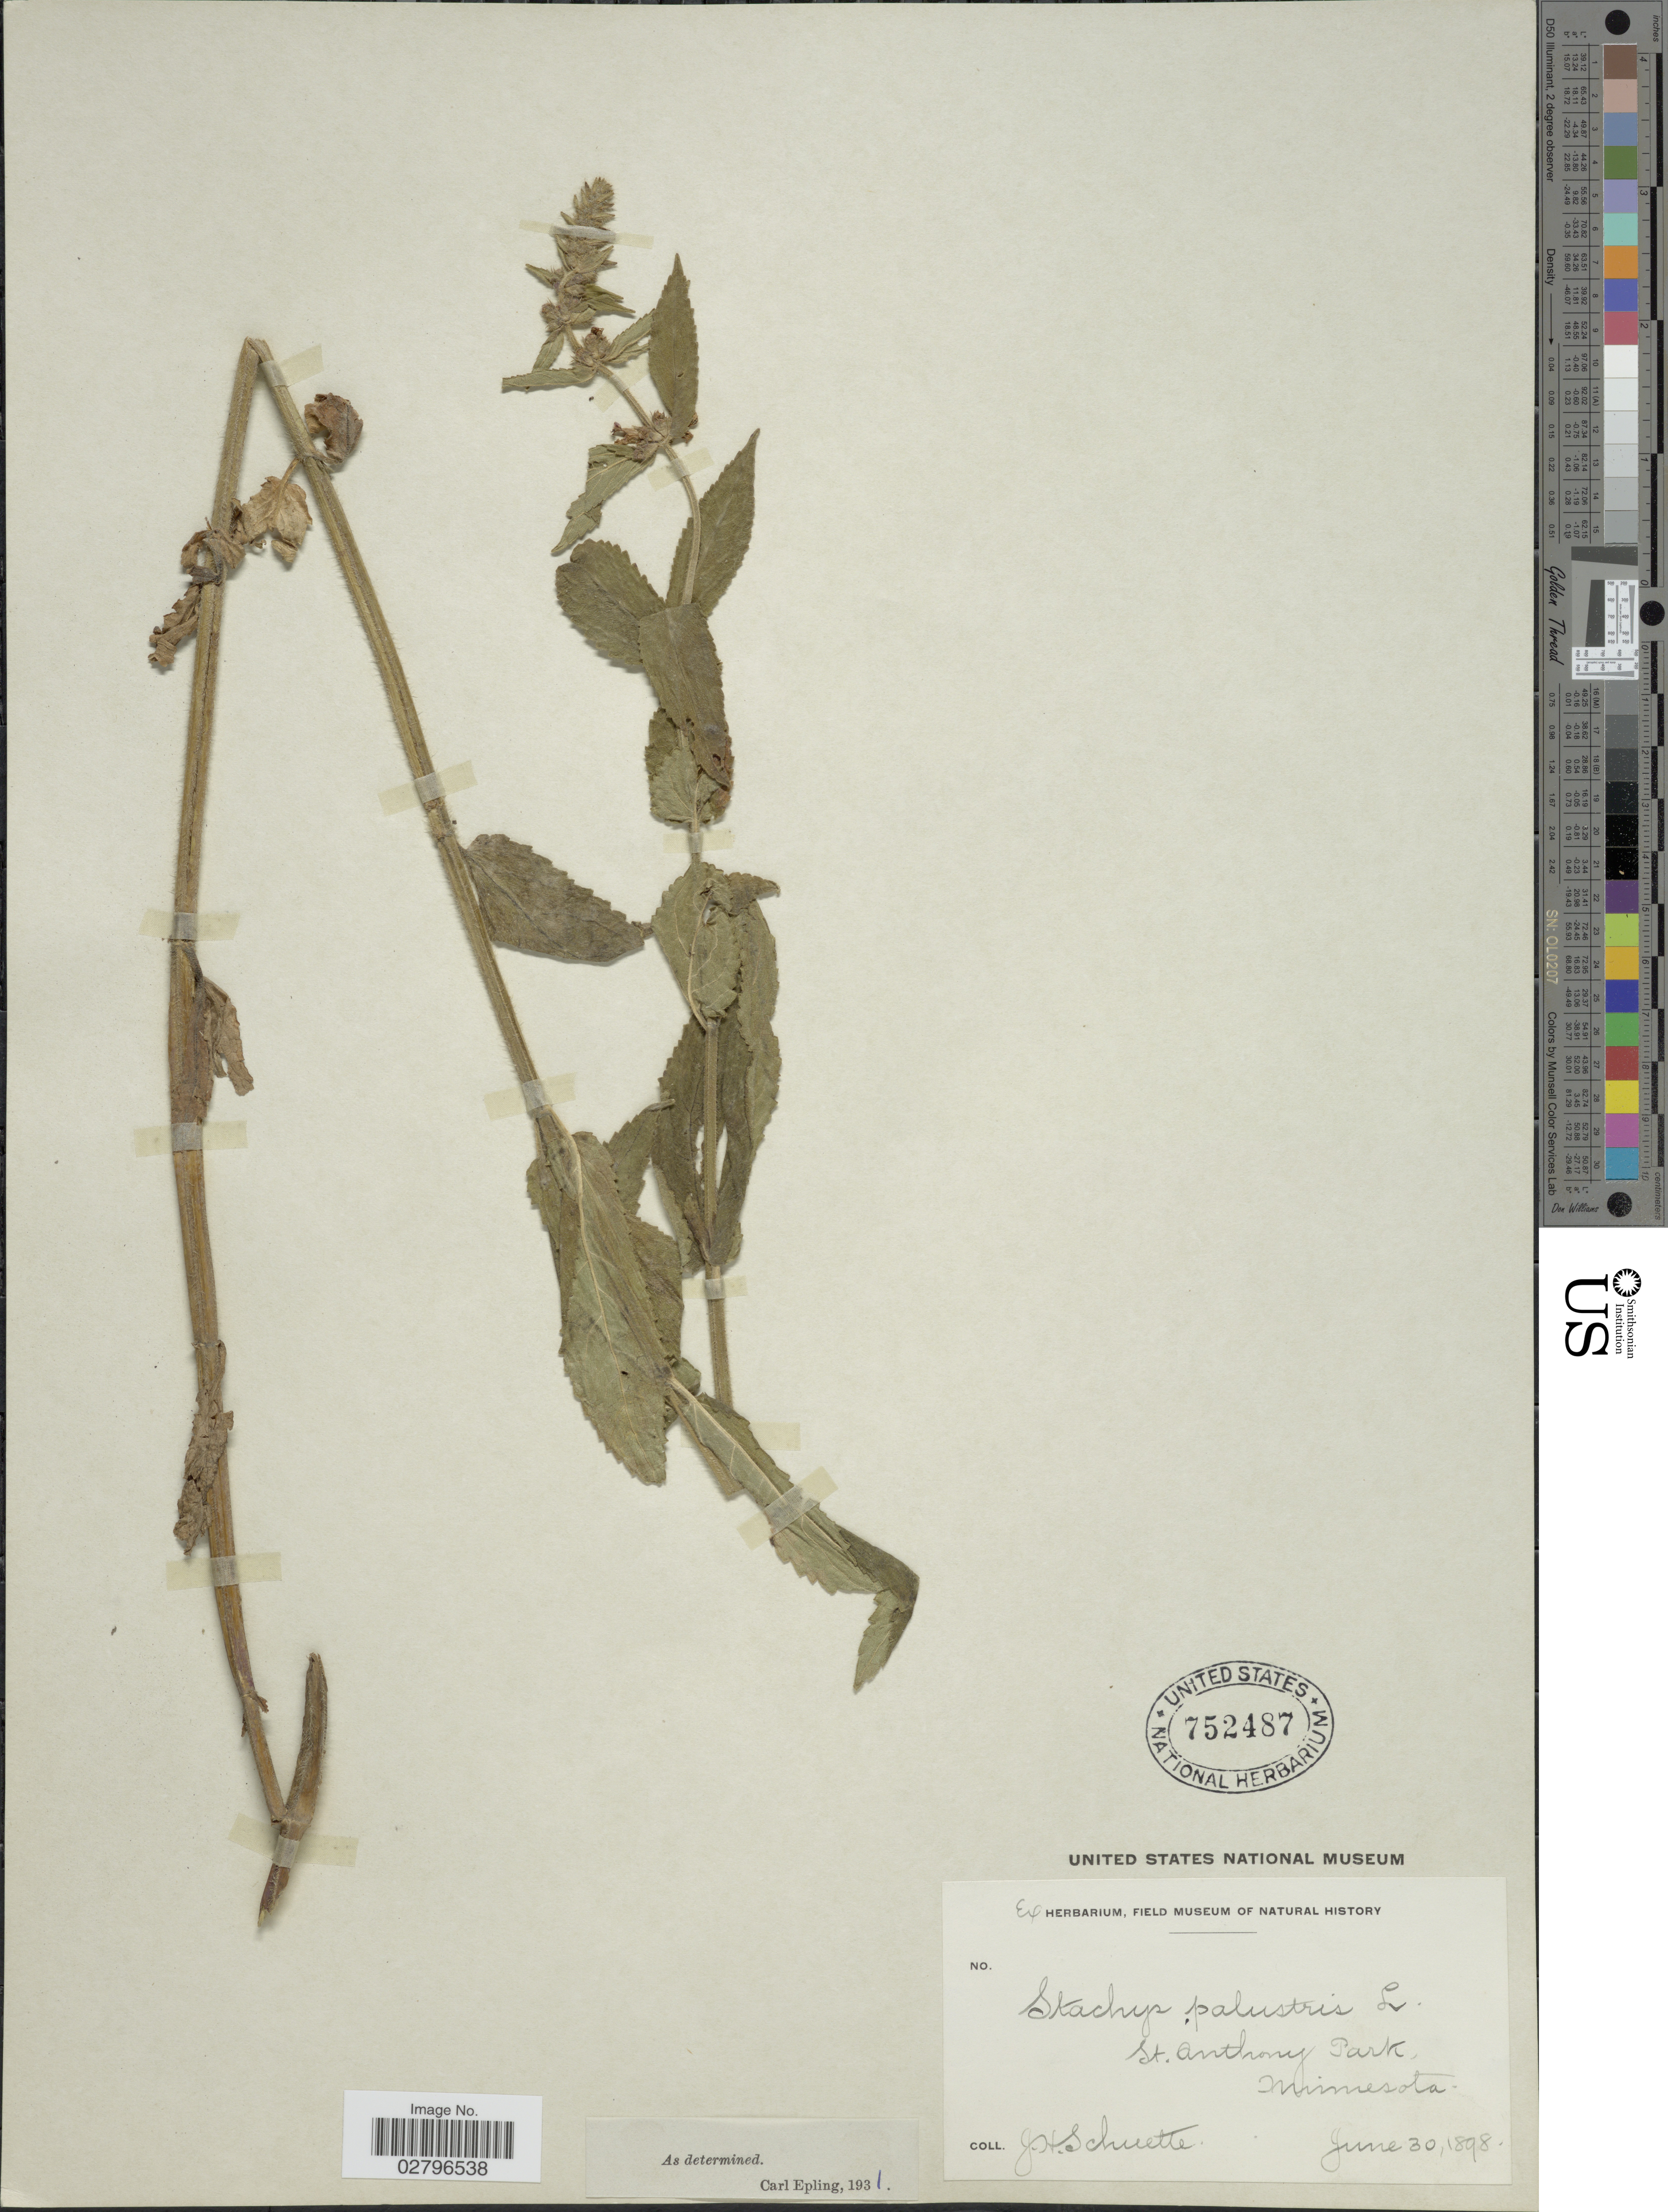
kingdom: Plantae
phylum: Tracheophyta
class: Magnoliopsida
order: Lamiales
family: Lamiaceae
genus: Stachys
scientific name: Stachys palustris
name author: L.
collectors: J. H. Schuette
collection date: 1898-06-30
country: United States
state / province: Minnesota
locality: St. Anthony Park.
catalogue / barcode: US 752487